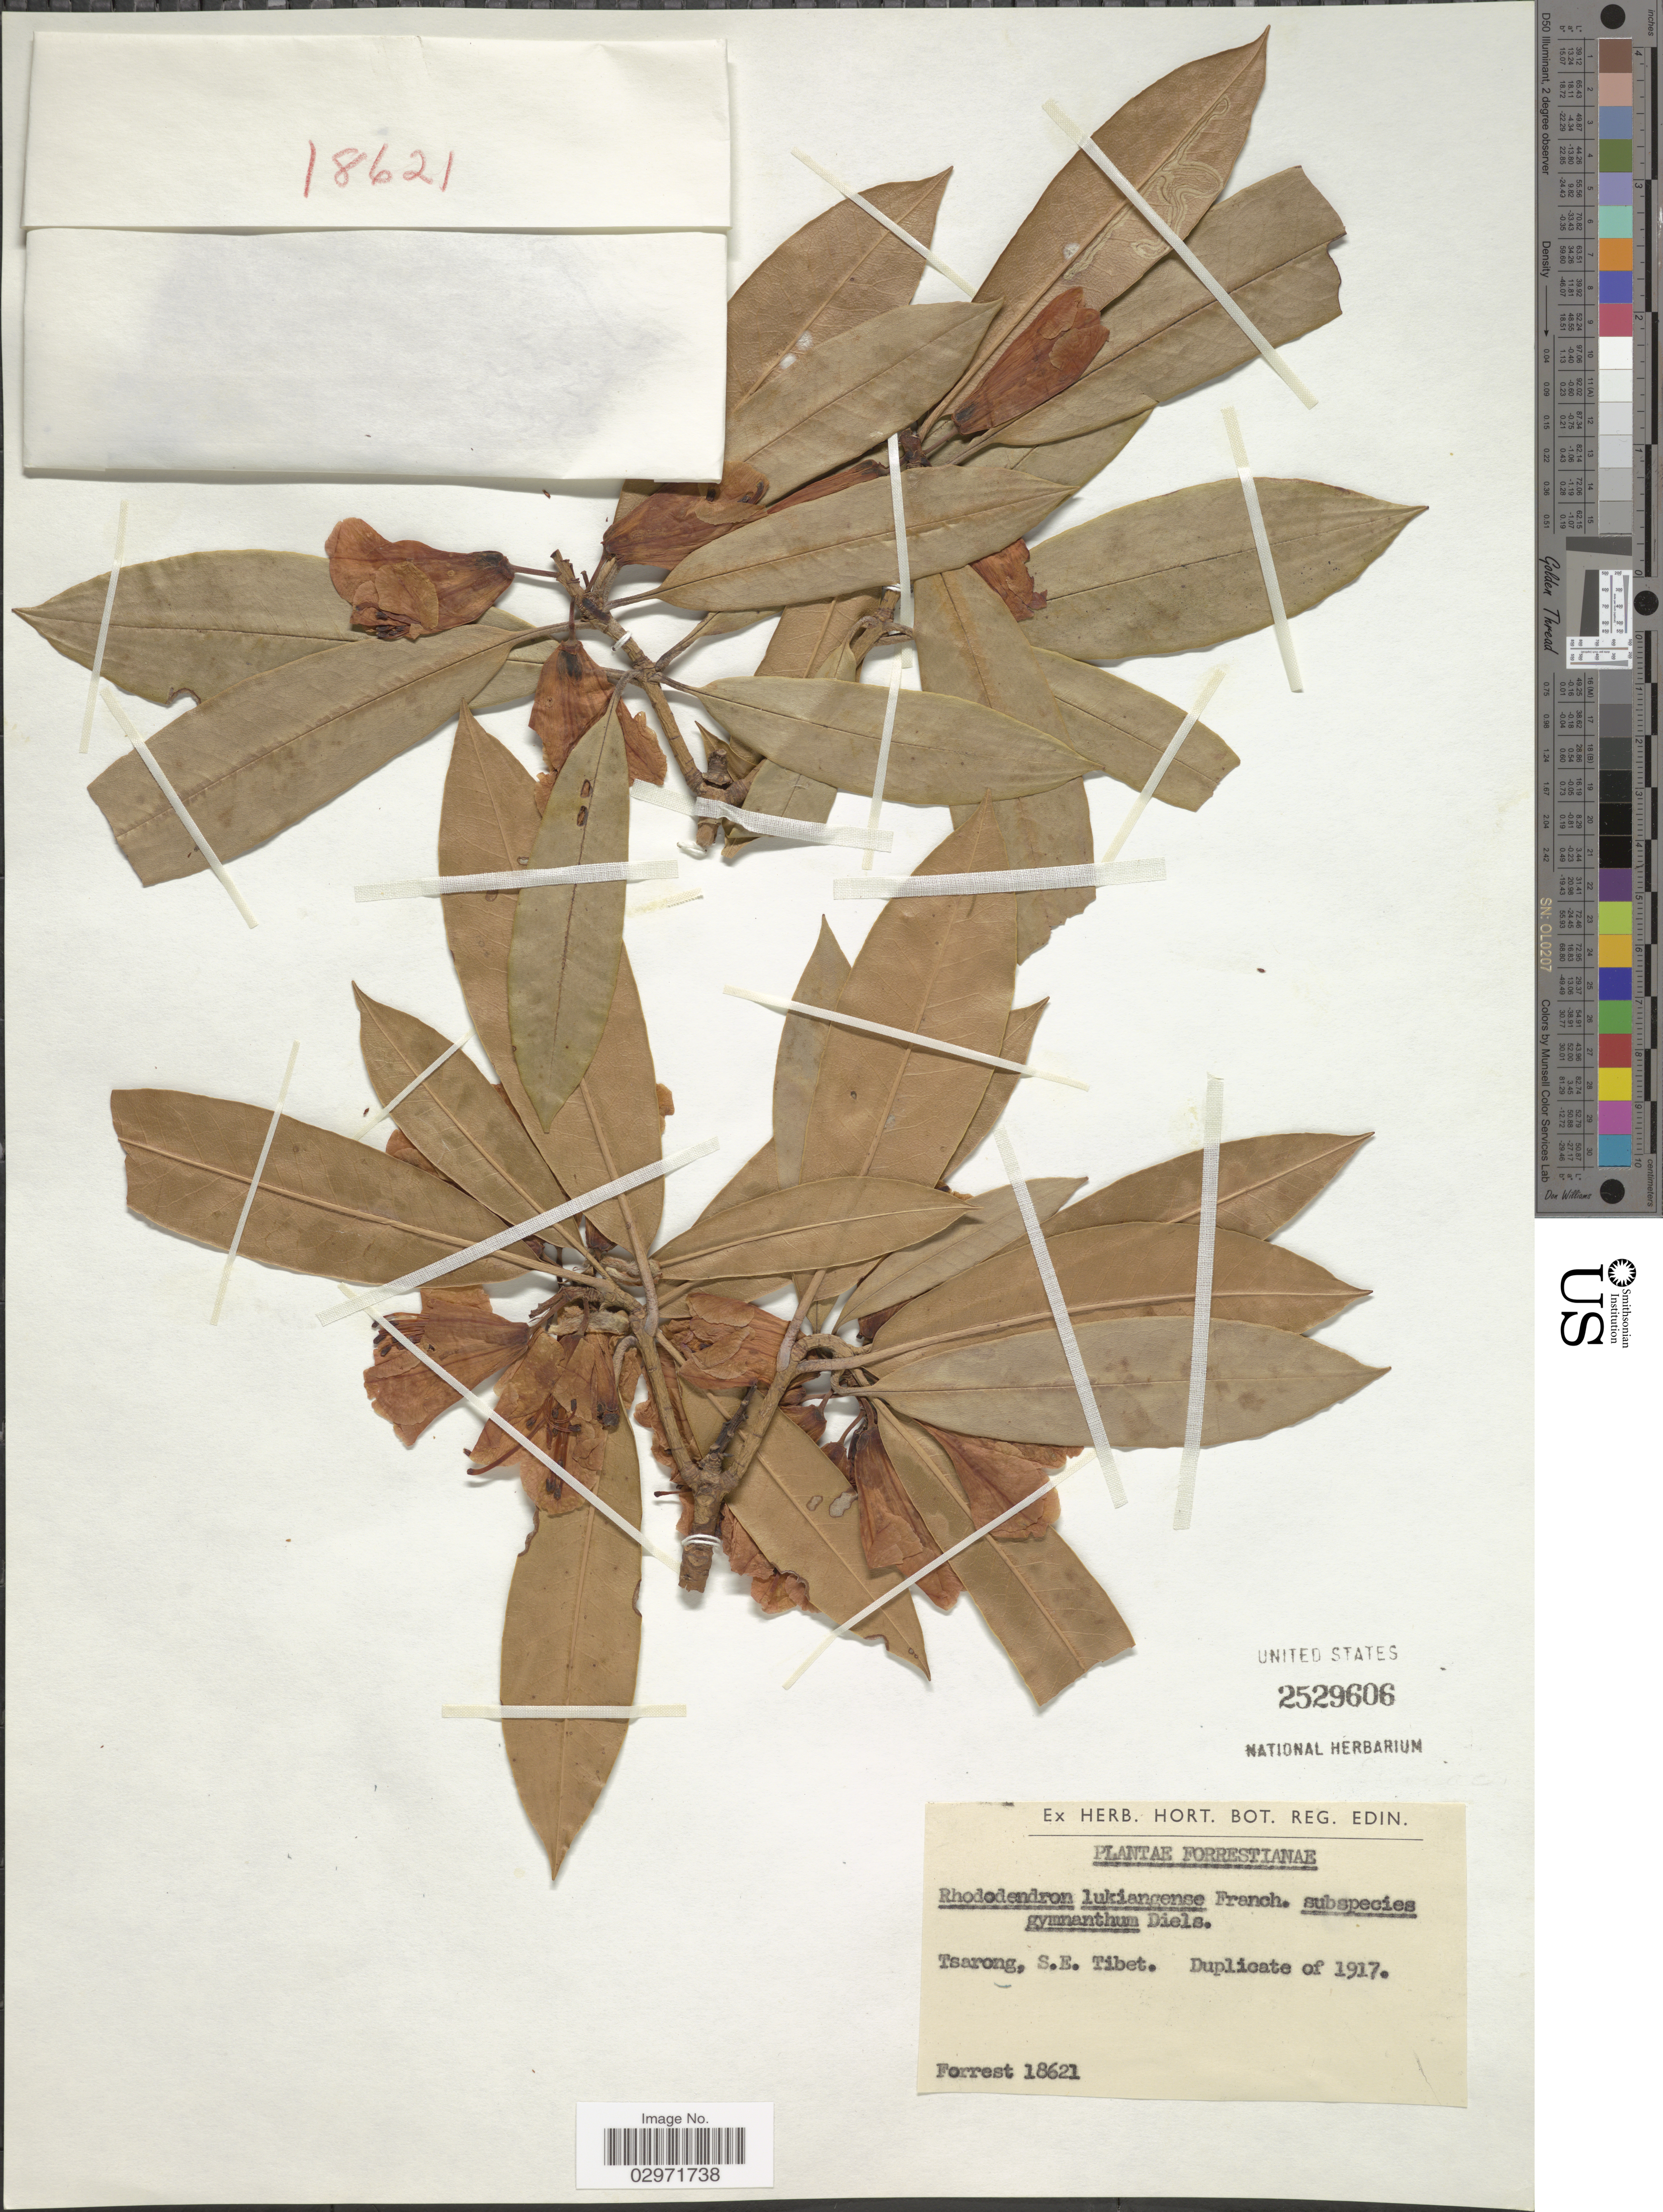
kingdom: Plantae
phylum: Tracheophyta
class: Magnoliopsida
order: Ericales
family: Ericaceae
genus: Rhododendron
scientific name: Rhododendron lukiangense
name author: Franch.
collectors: -. Forrest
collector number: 18621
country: China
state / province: Xizang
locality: Tsarong, S.E. Tibet.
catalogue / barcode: US 2529606